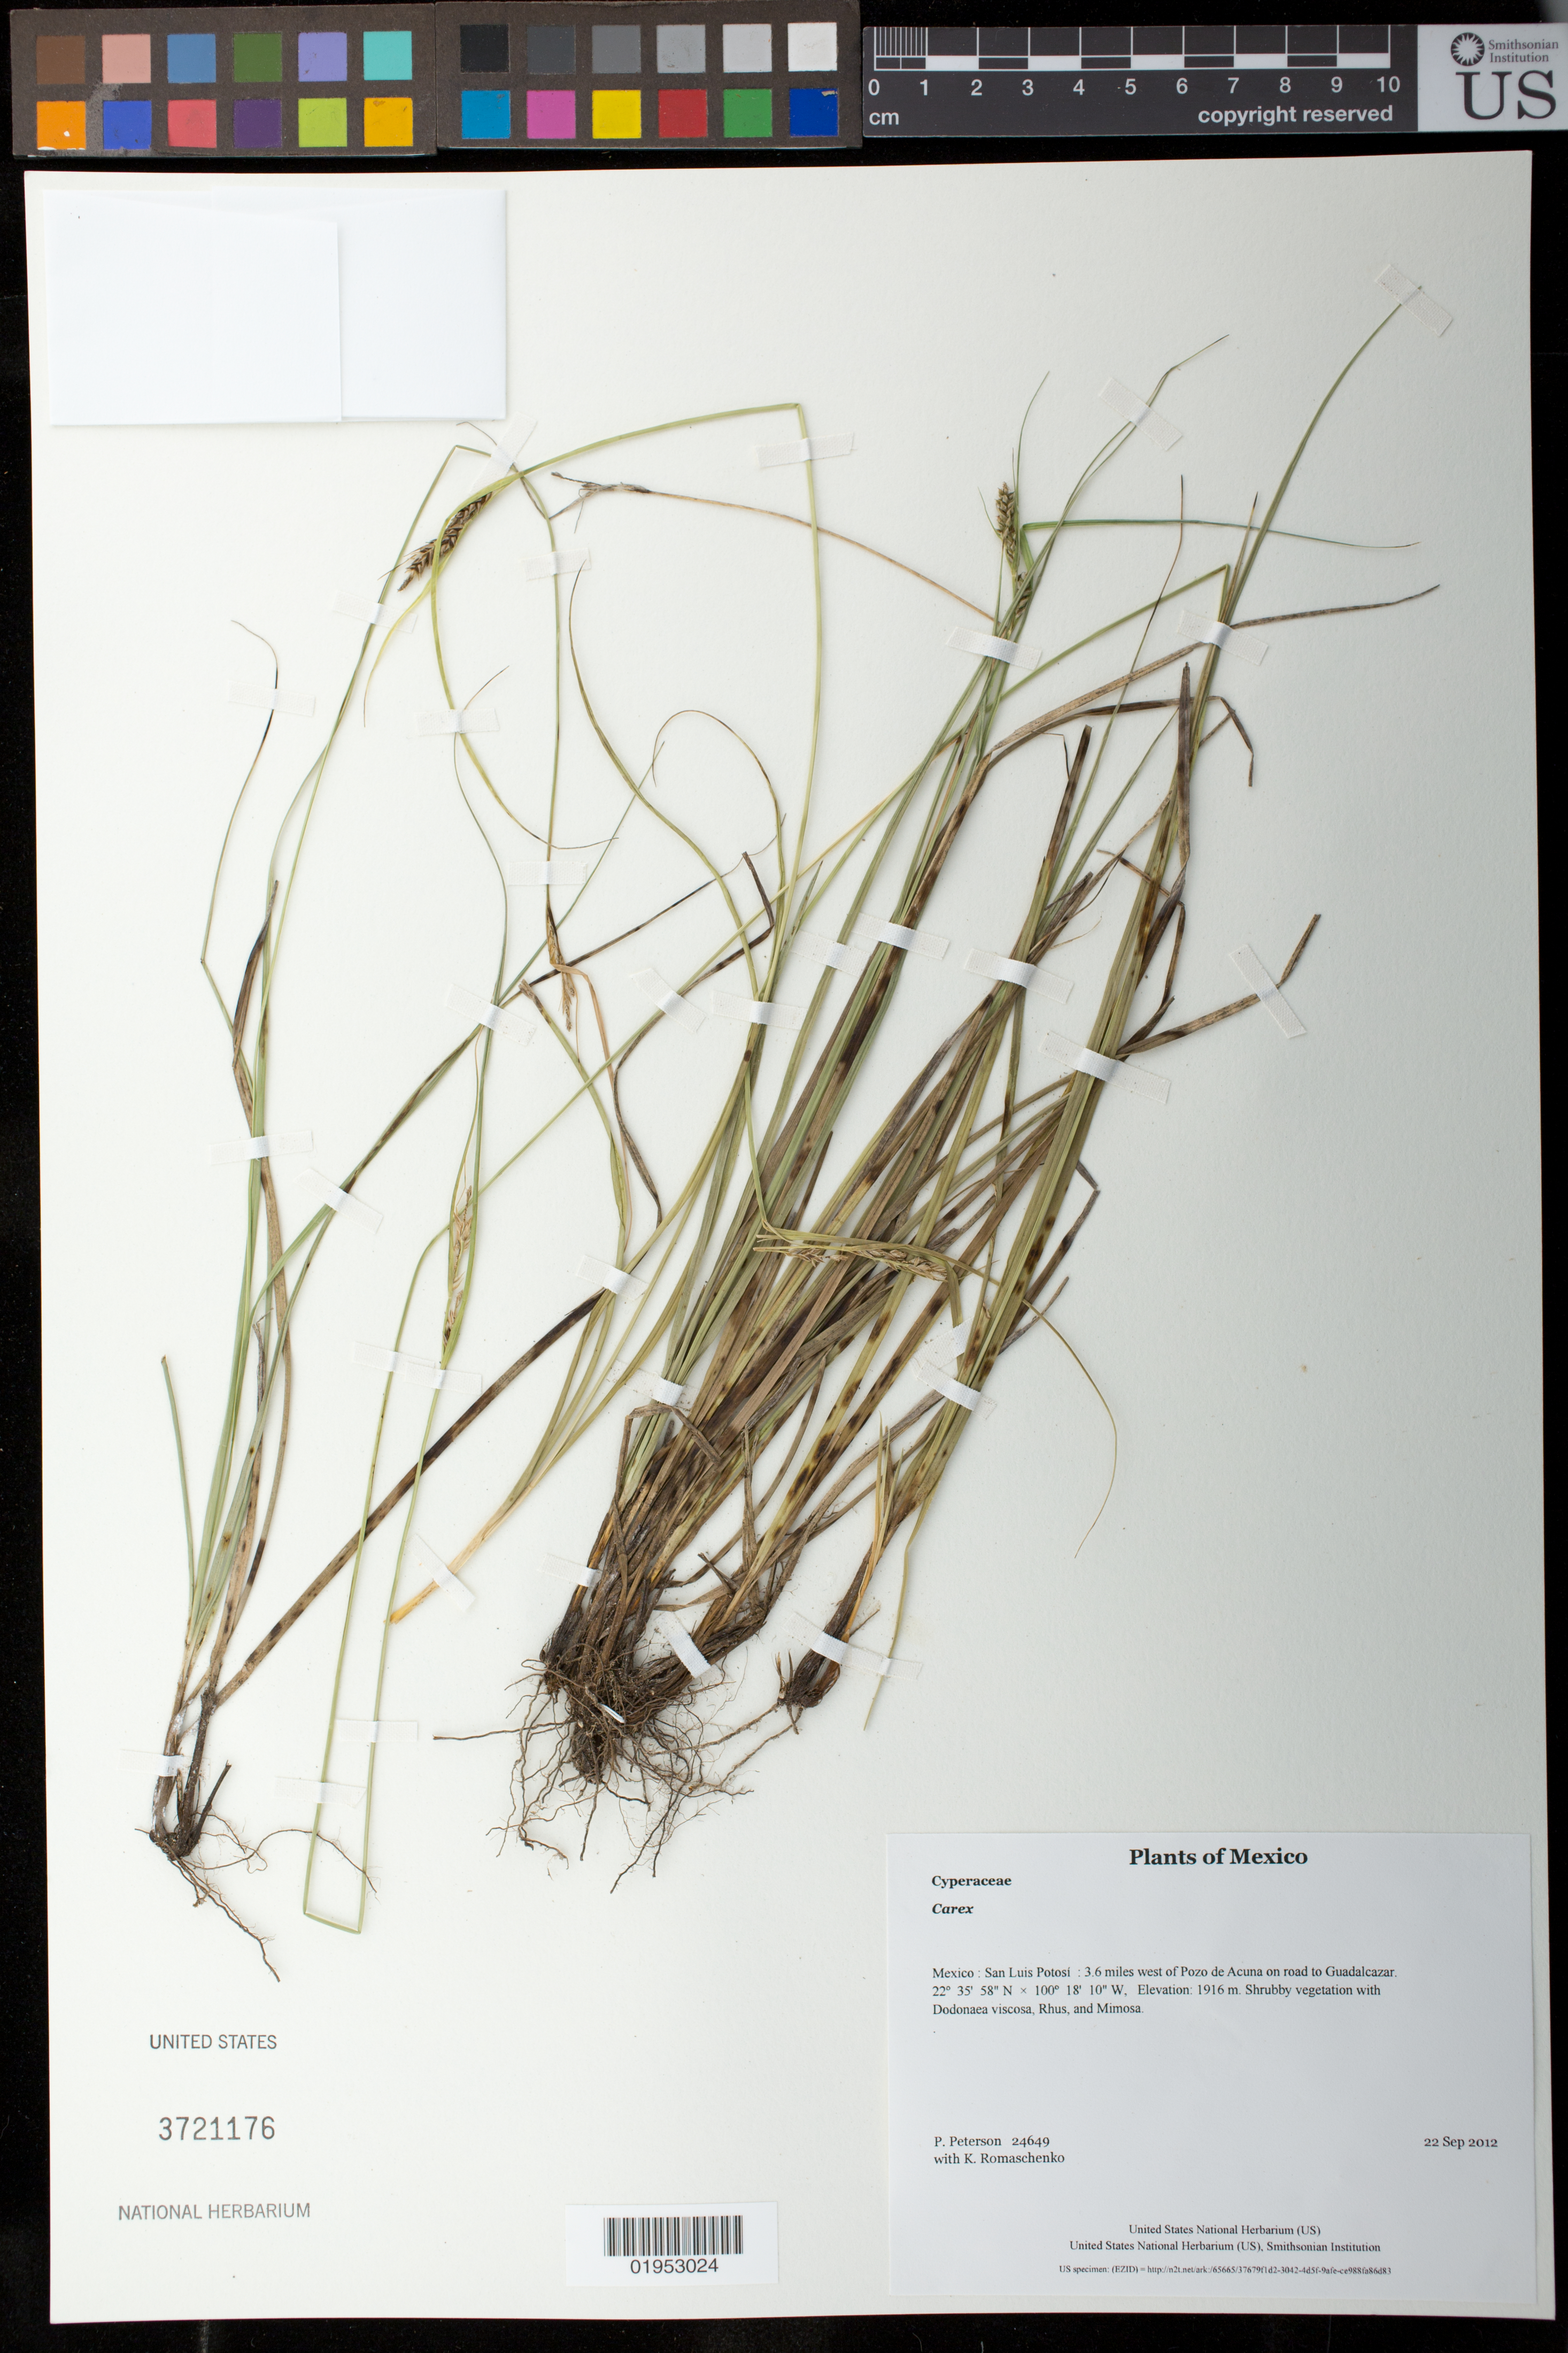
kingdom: Plantae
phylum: Tracheophyta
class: Liliopsida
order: Poales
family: Cyperaceae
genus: Carex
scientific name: Carex sp.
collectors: P. M. Peterson & K. Romaschenko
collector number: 24649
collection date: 2012-09-22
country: Mexico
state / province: San Luis Potosí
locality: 3.6 miles west of Pozo de Acuna on road to Guadalcazar.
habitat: Shrubby vegetation with Dodonaea viscosa, Rhus, and Mimosa.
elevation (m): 1916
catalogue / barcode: US 3721176